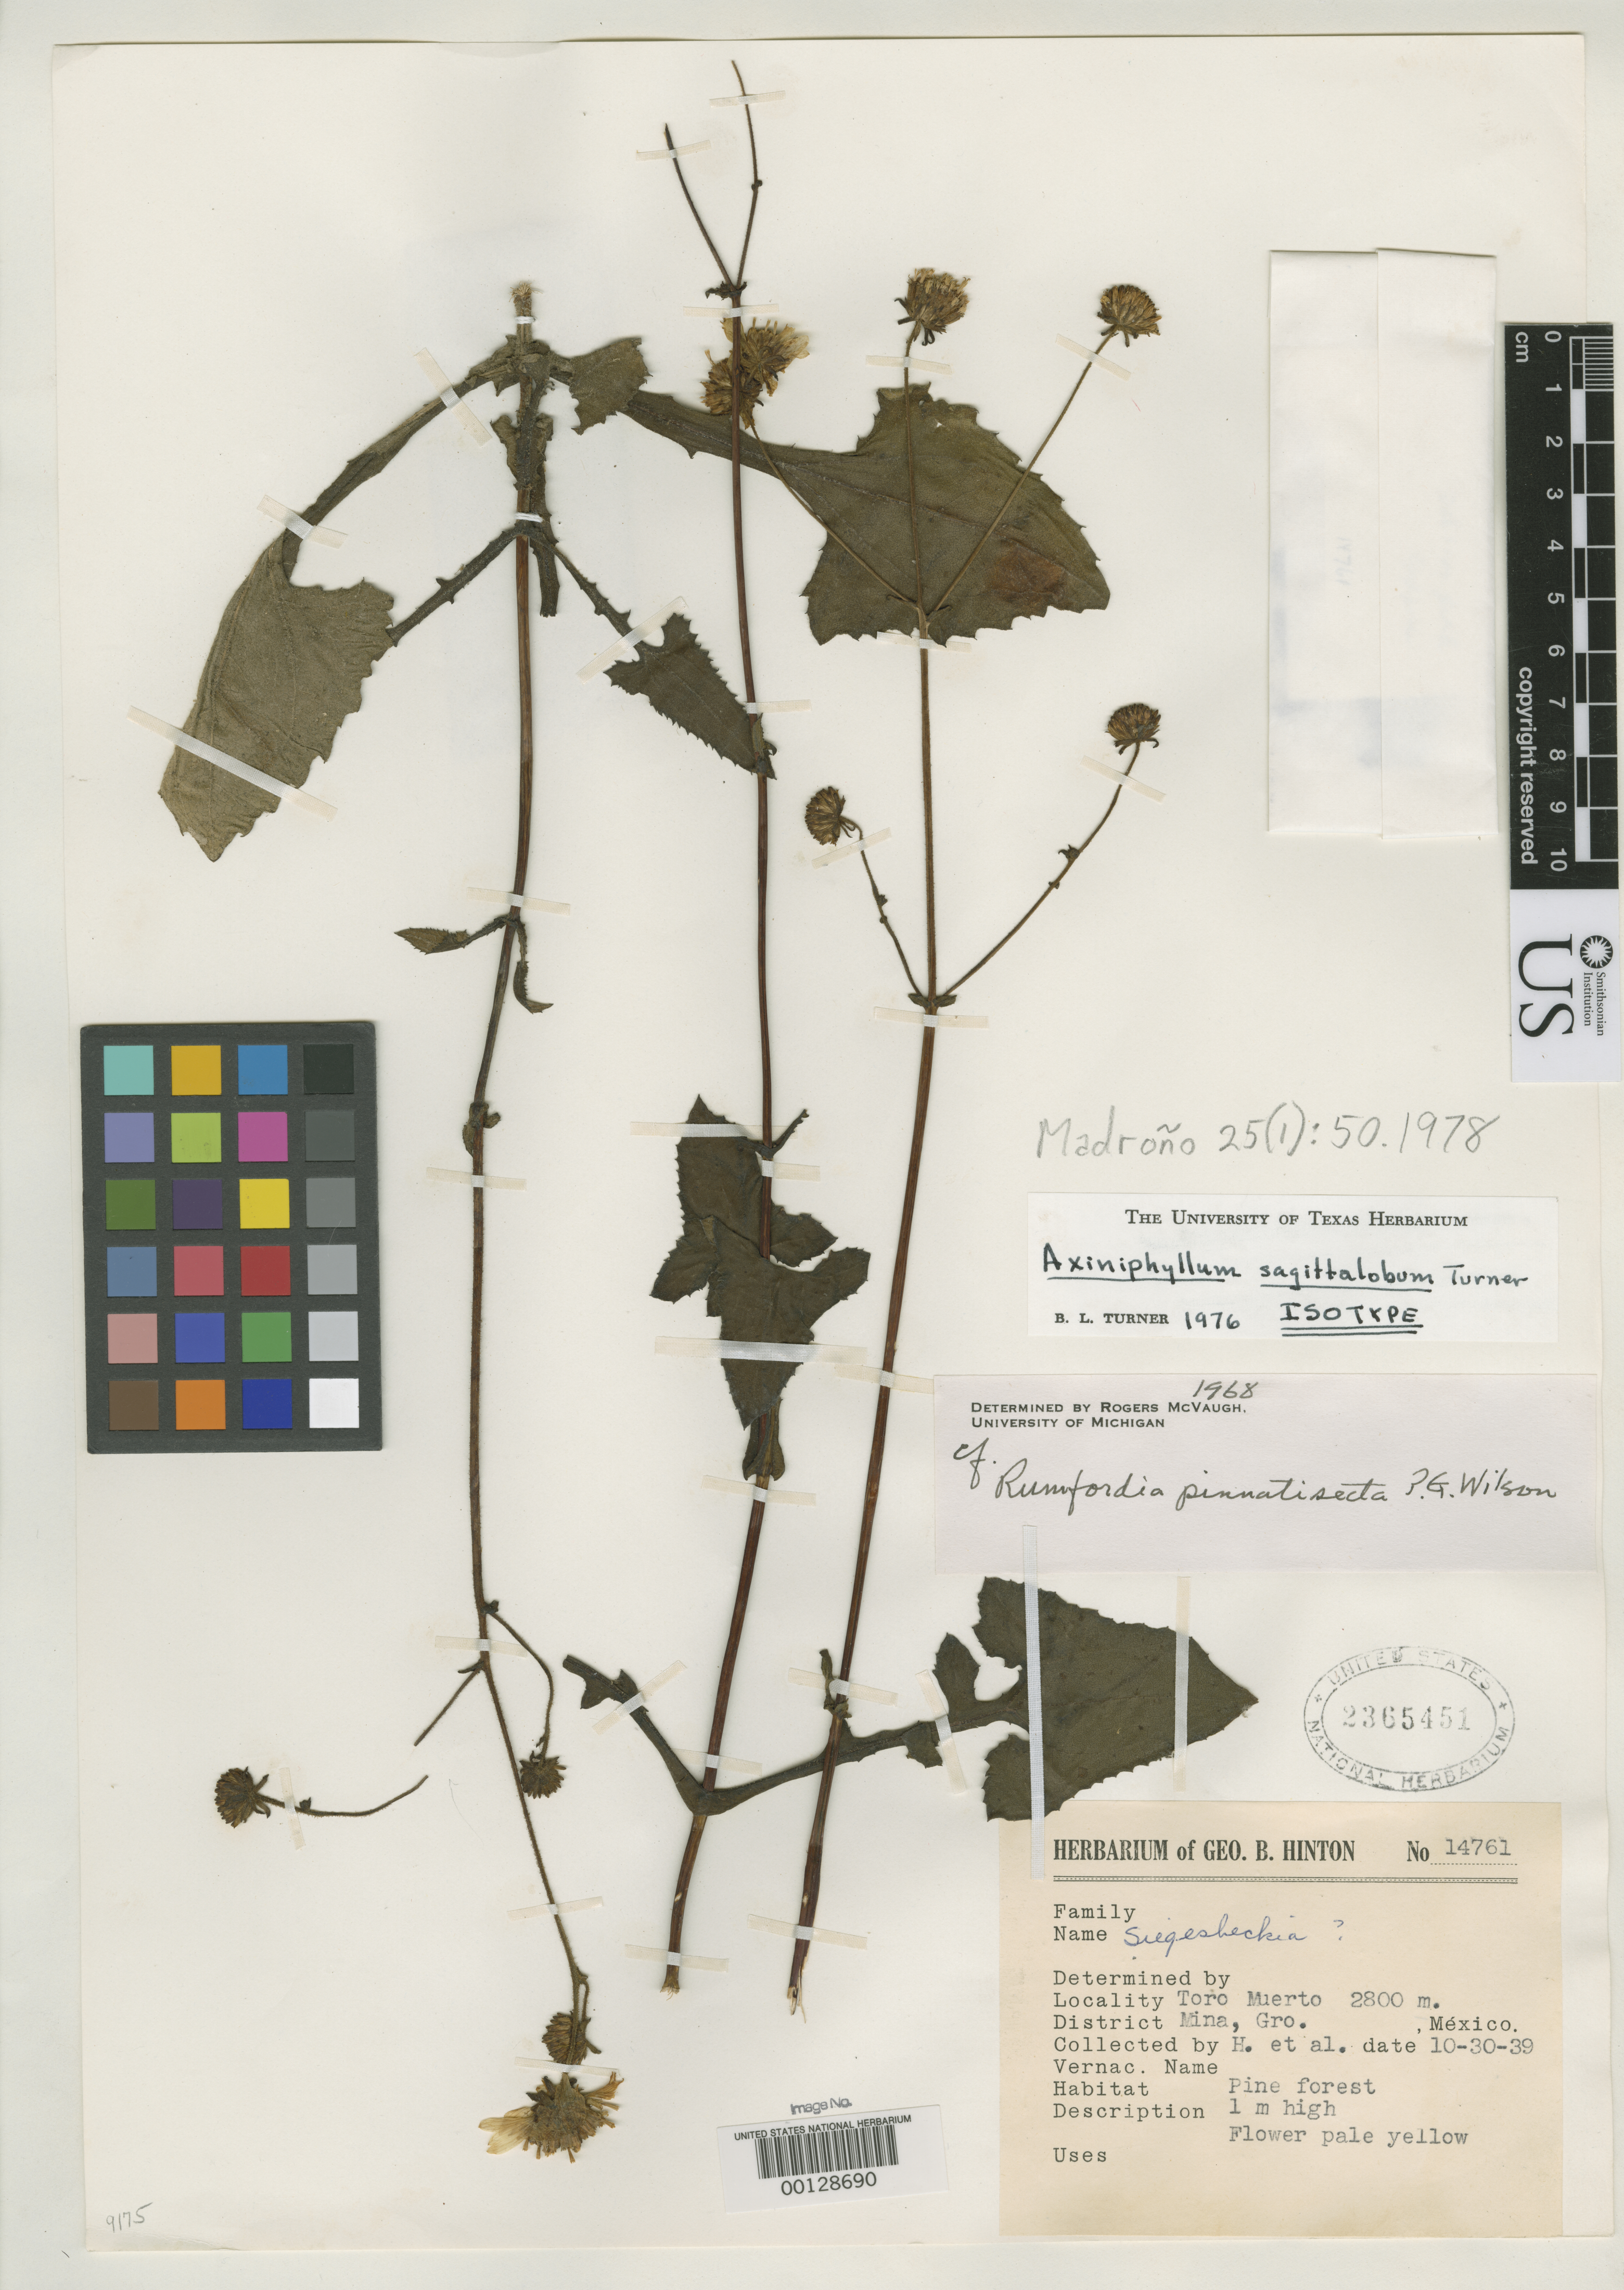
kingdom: Plantae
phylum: Tracheophyta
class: Magnoliopsida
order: Asterales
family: Asteraceae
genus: Axiniphyllum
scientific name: Axiniphyllum sagittalobum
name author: B.L. Turner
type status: Isotype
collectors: G. B. Hinton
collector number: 14761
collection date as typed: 30 Oct 1939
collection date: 1939-10-30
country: Mexico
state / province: Guerrero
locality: Mina.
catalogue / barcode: US 2365451